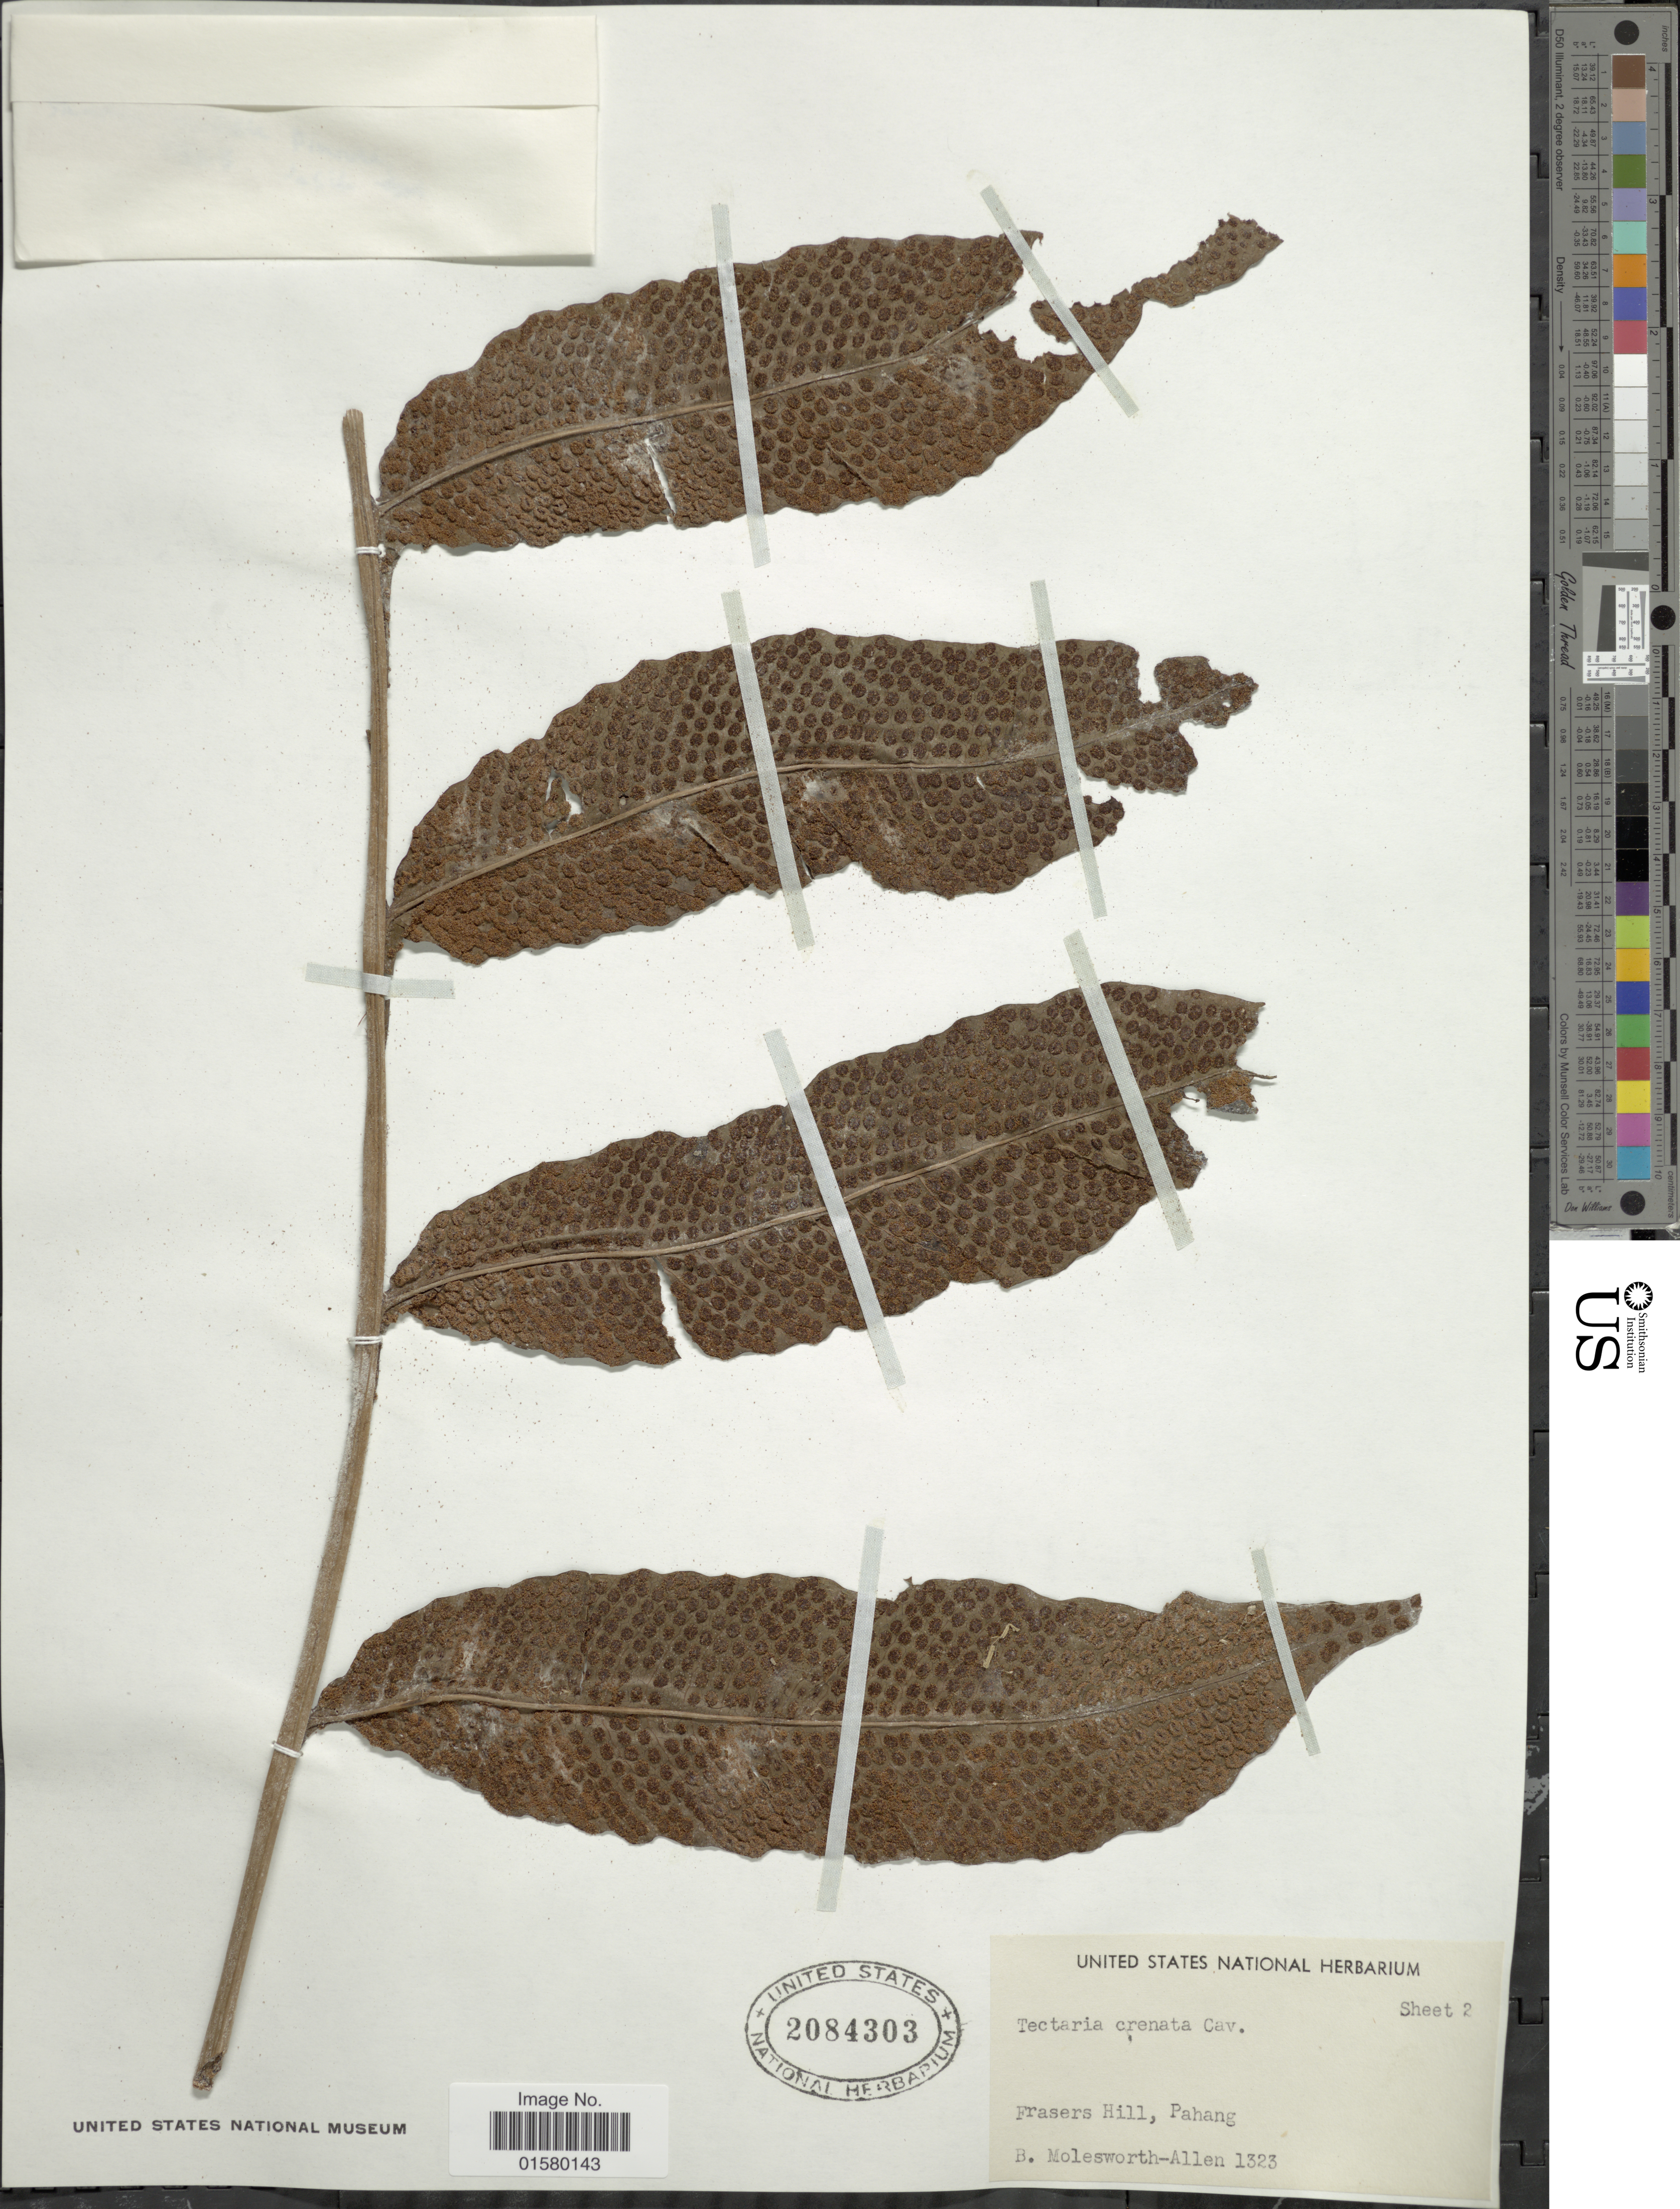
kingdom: Plantae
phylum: Tracheophyta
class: Polypodiopsida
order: Polypodiales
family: Tectariaceae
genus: Tectaria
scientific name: Tectaria crenata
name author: Cav.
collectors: B. E. G. Molesworth-Allen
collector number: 1323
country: Malaysia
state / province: Pahang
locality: Frasers Hill, Pahang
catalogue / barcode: US 2084303